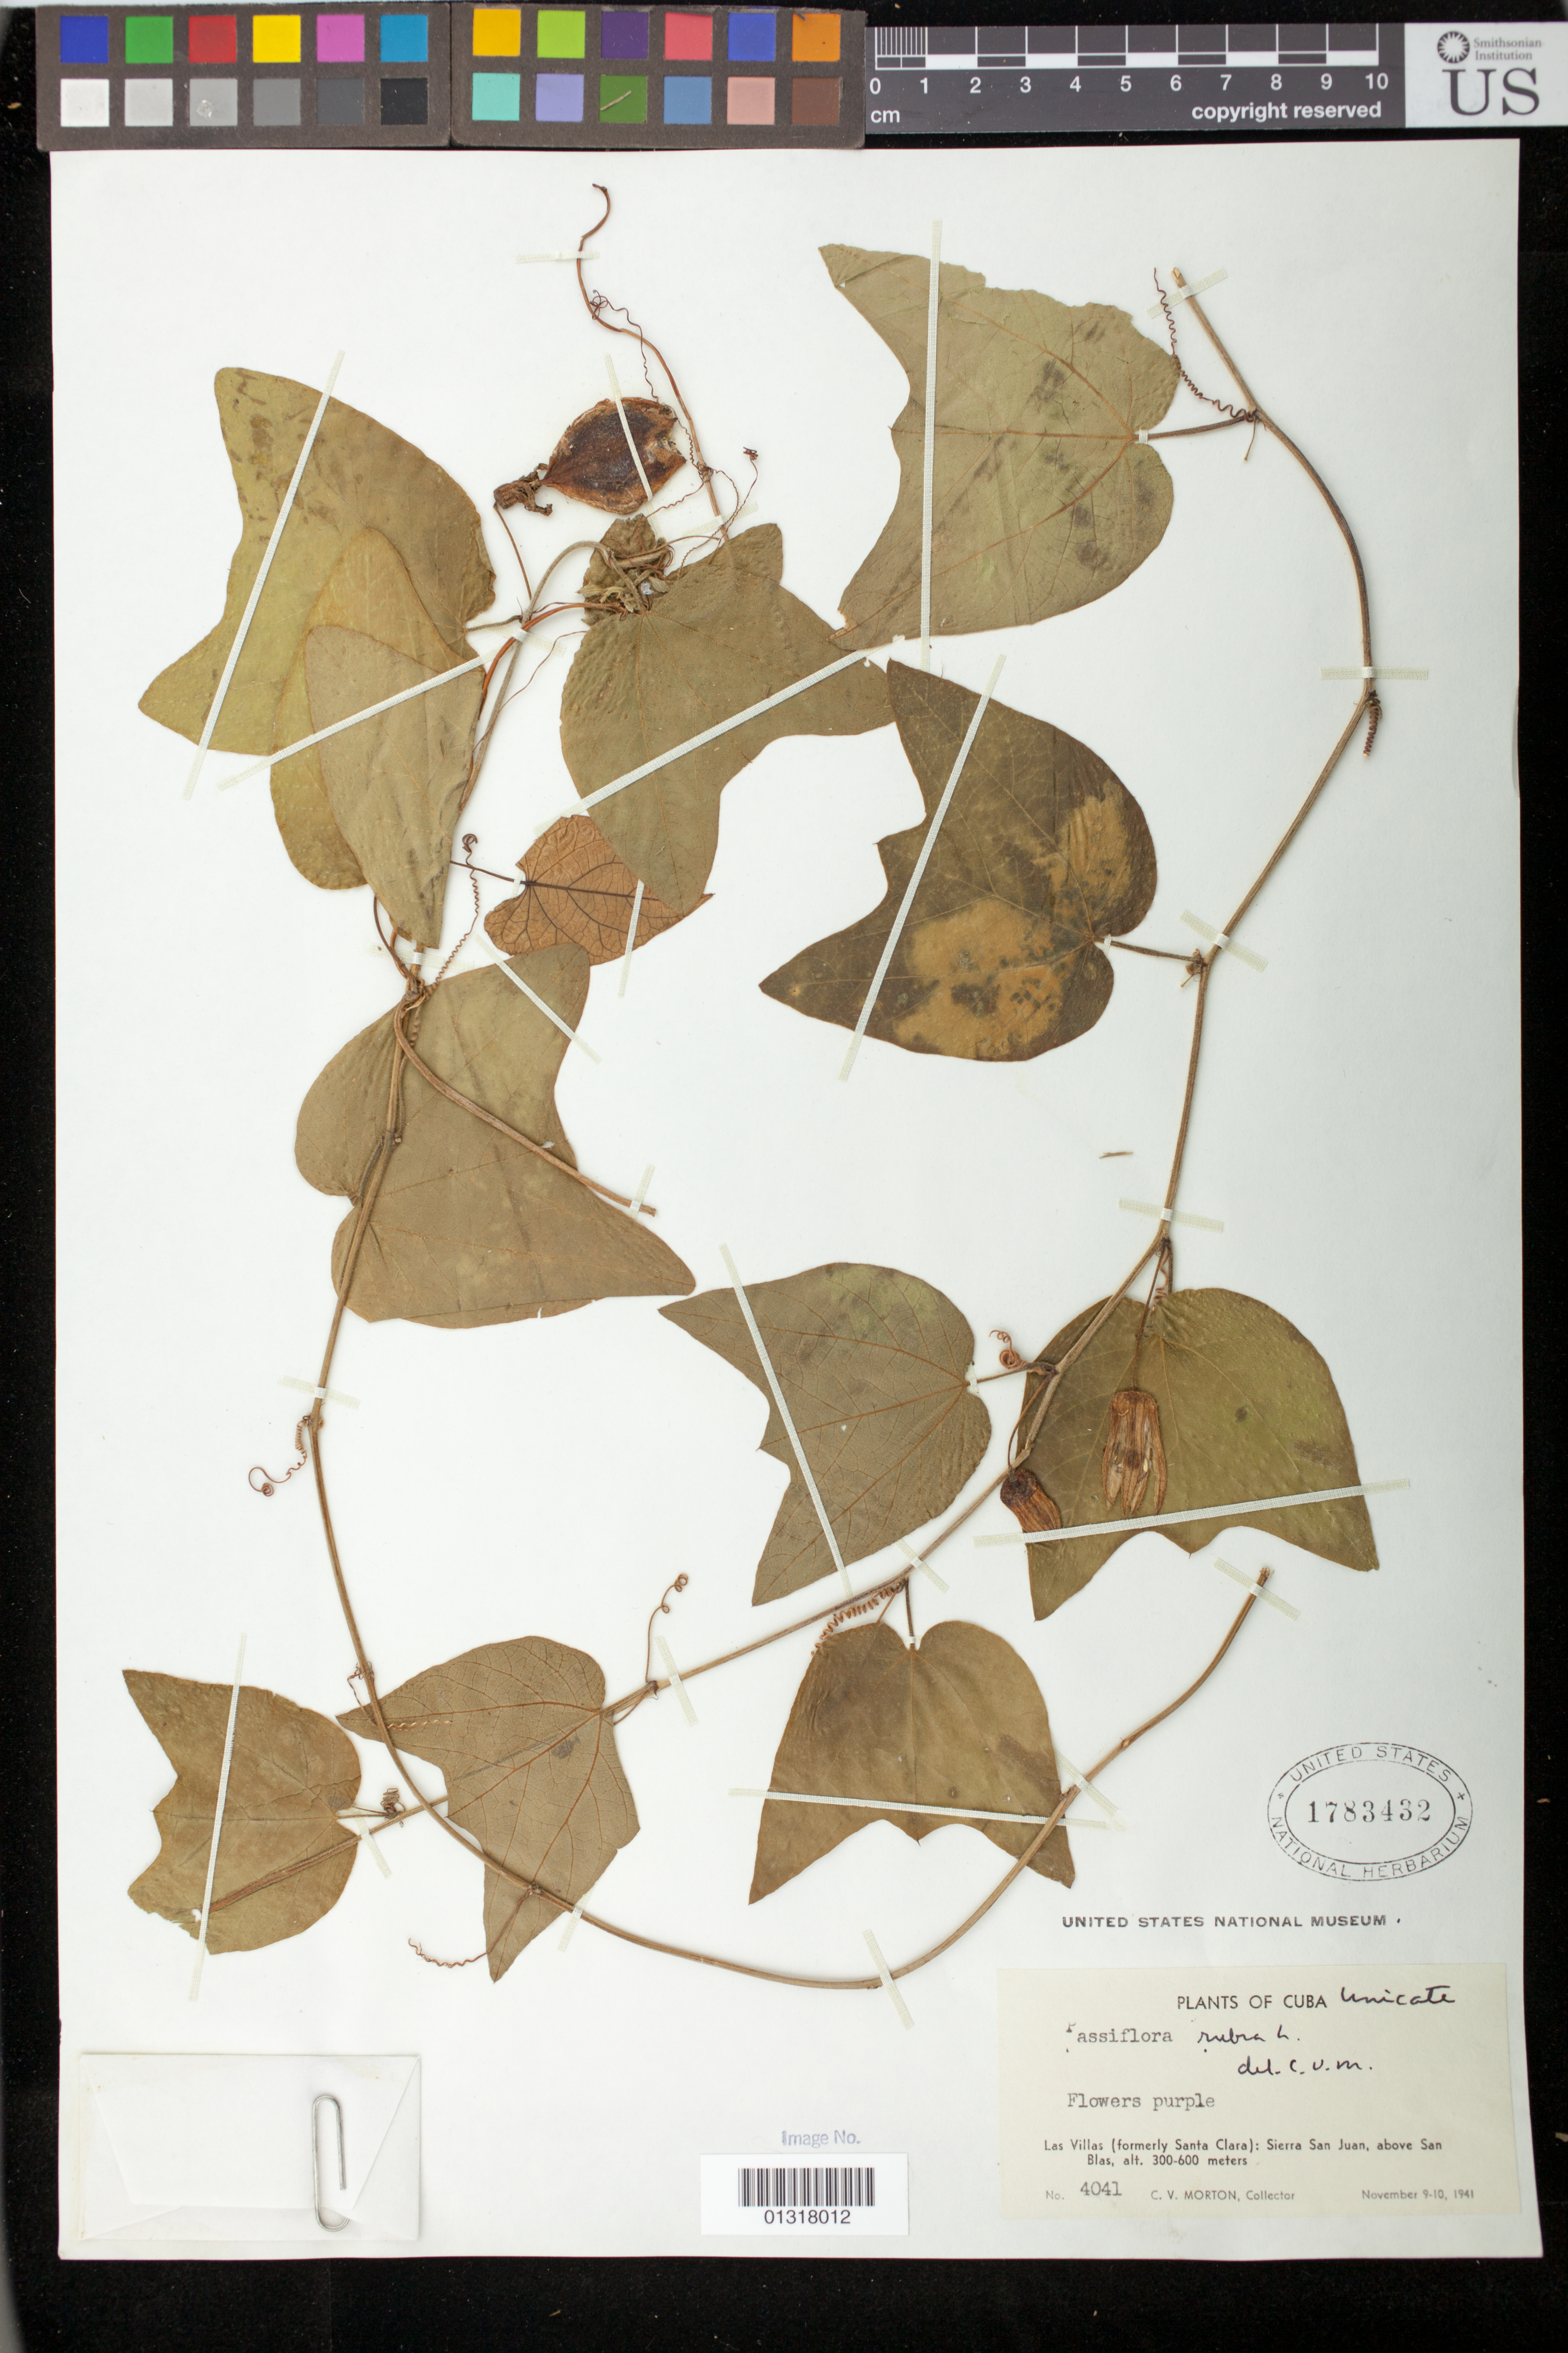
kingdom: Plantae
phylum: Tracheophyta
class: Magnoliopsida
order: Malpighiales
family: Passifloraceae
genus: Passiflora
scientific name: Passiflora rubra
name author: L.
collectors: C. V. Morton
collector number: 4041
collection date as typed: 09 Nov 1941 to 10 Nov 1941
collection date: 1941-11-09/1941-11-10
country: Cuba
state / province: Cienfuegos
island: Cuba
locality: Las Villas (formerly Santa Clara): Sierra San Juan, above San Blas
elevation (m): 300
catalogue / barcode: US 1783432